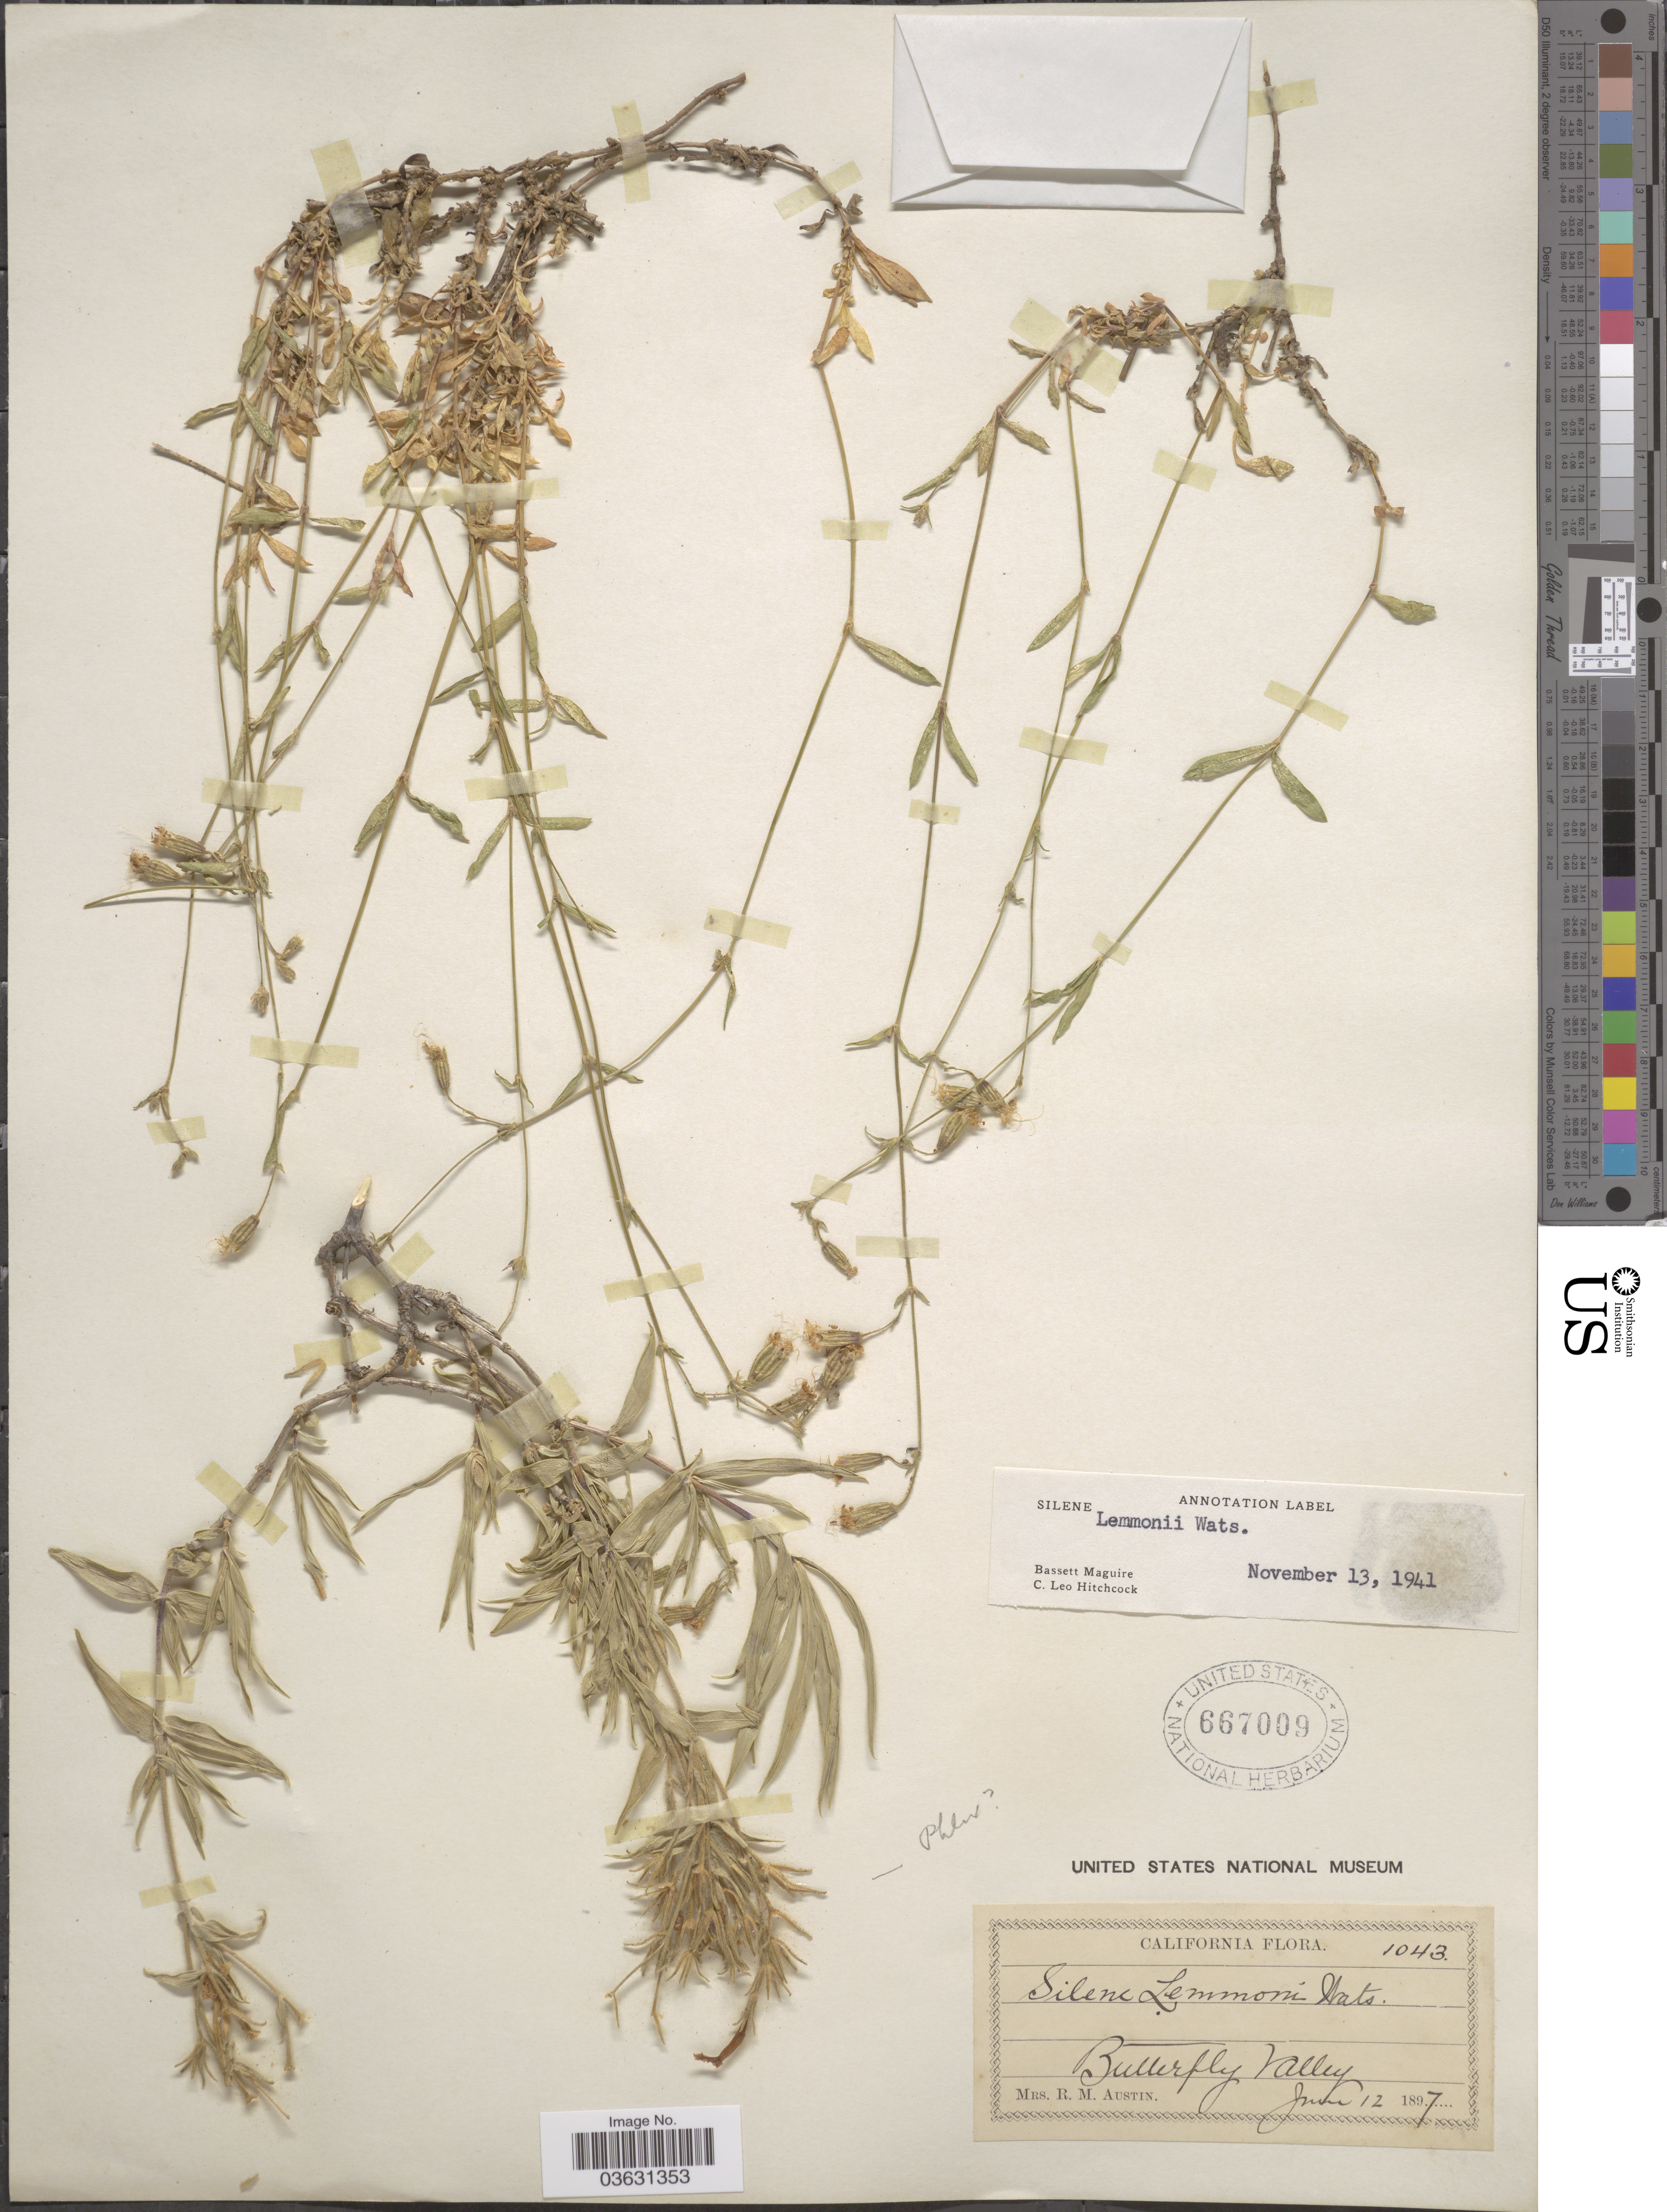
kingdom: Plantae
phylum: Tracheophyta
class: Magnoliopsida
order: Caryophyllales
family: Caryophyllaceae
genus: Silene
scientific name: Silene lemmonii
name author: S. Watson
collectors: R. Austin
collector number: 1043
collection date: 1897-06-12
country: United States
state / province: California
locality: Butterfly Valley.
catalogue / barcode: US 667009